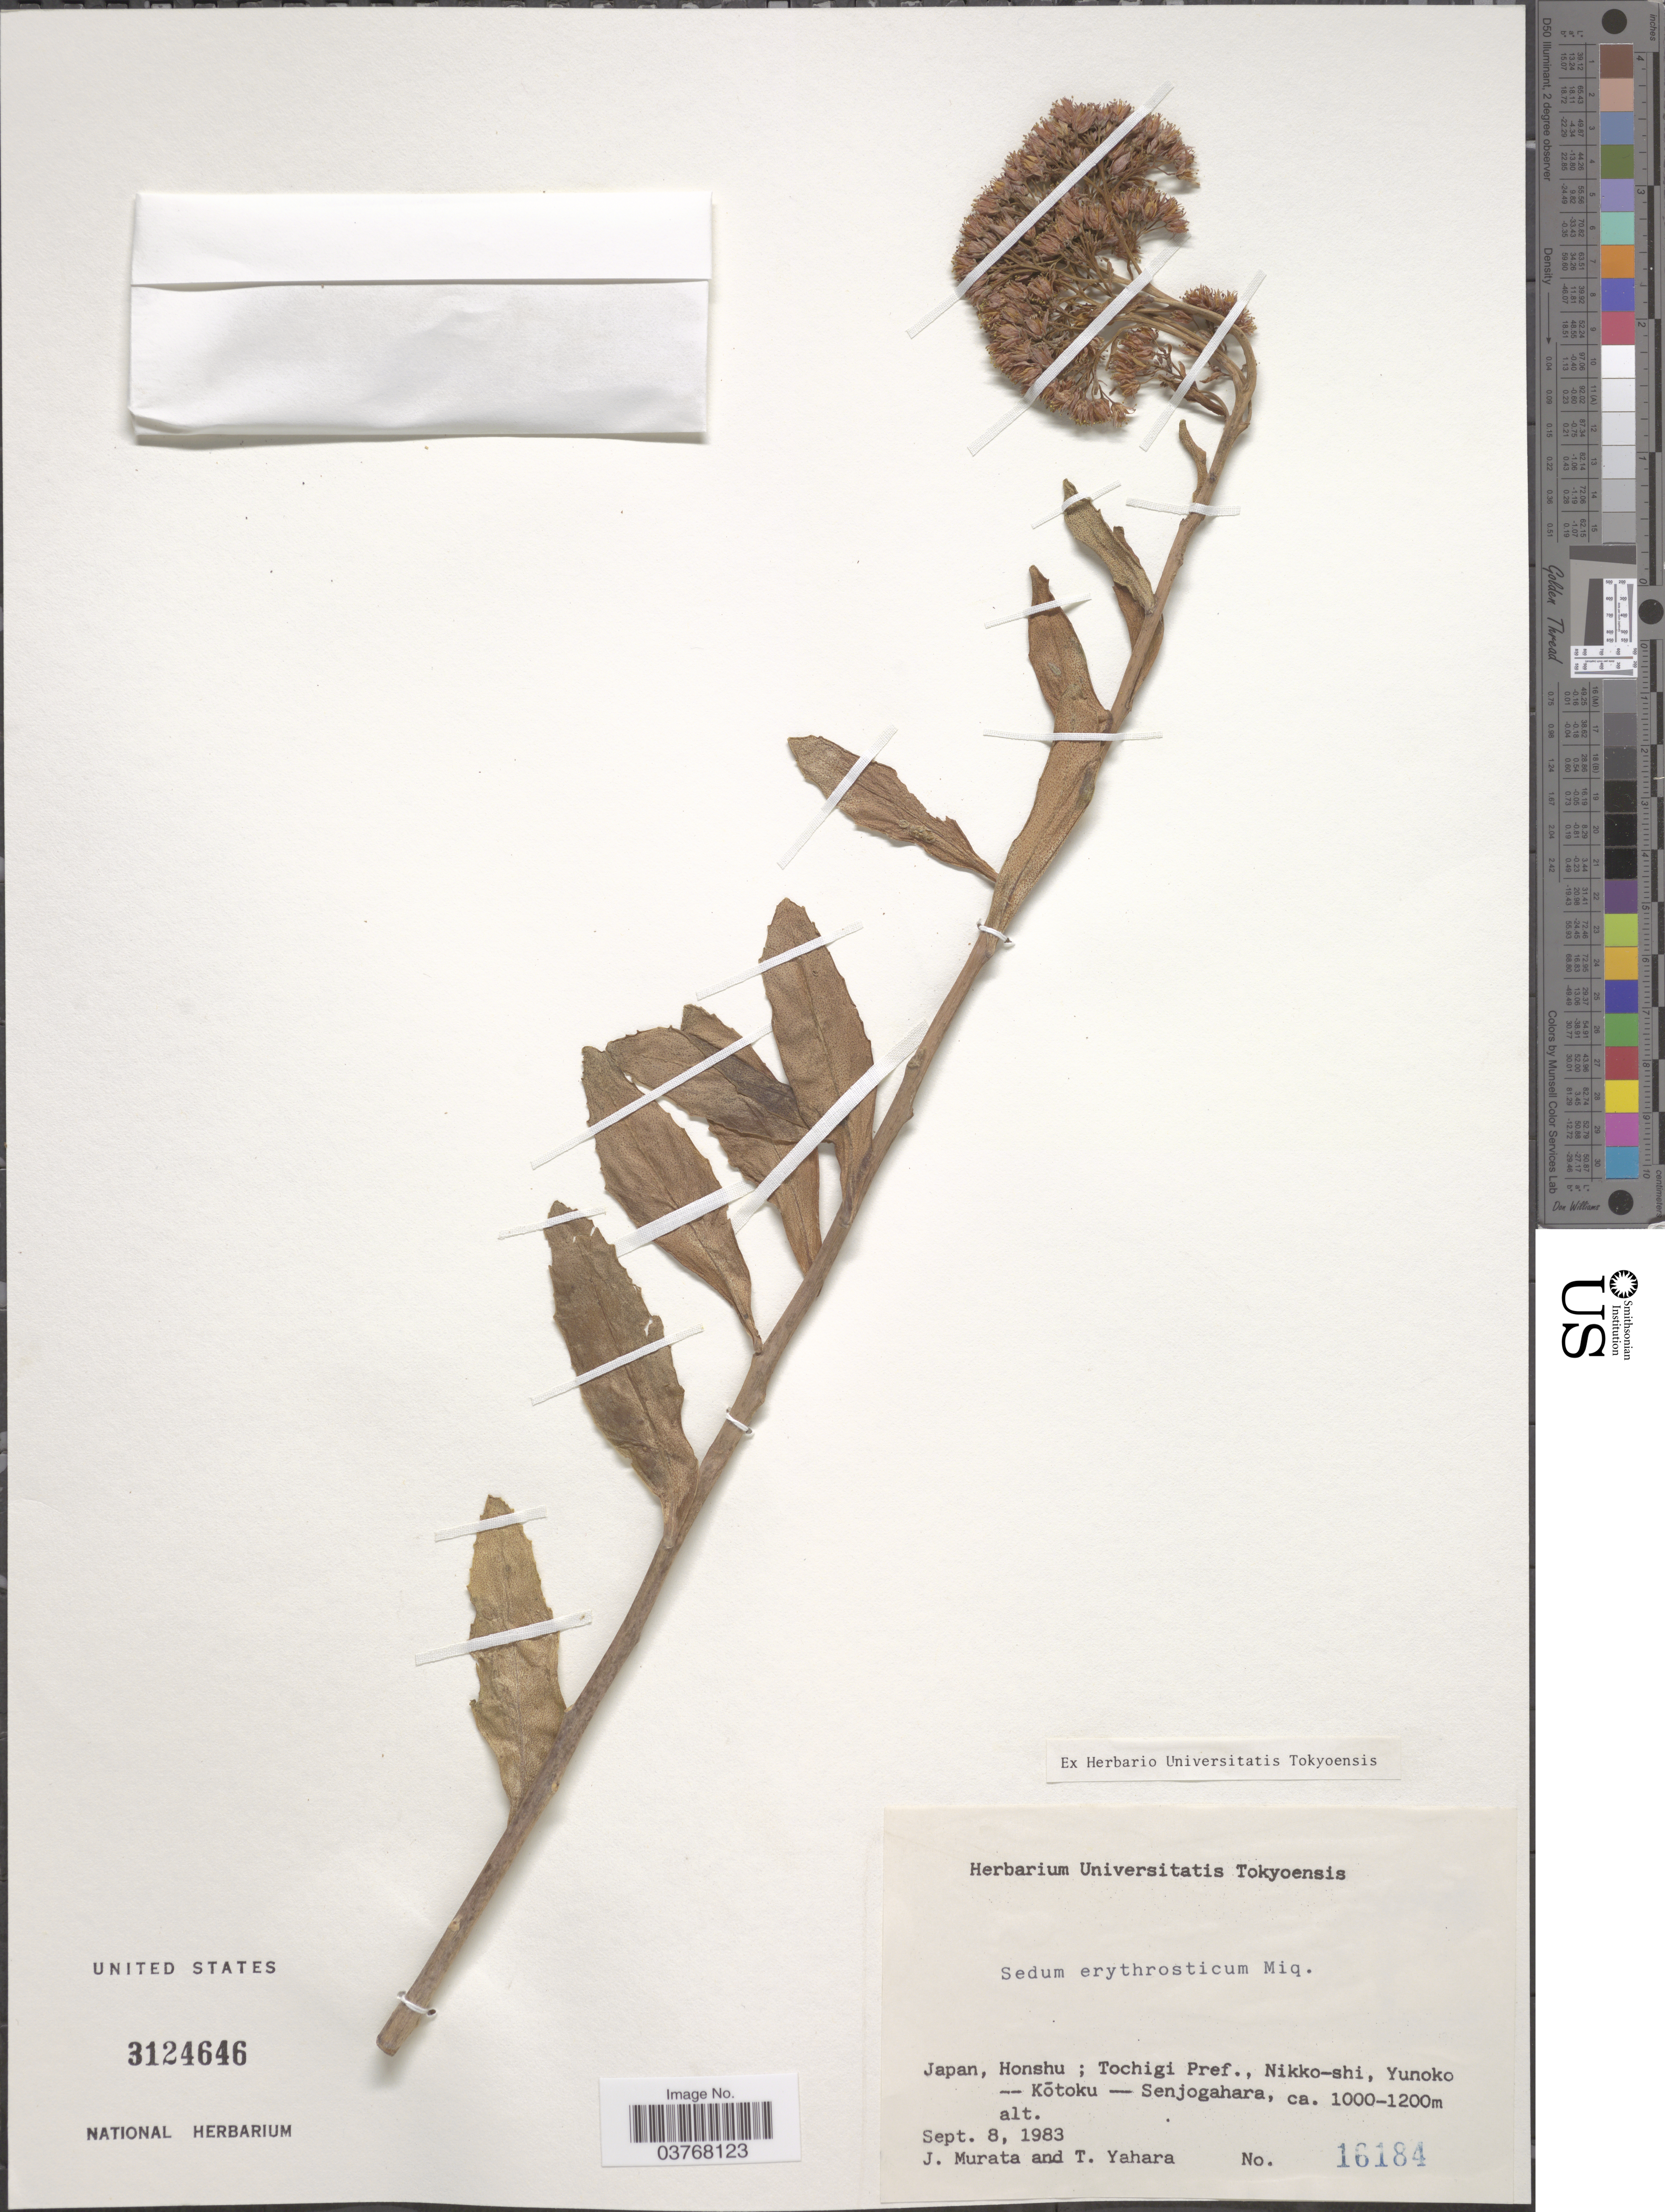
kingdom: Plantae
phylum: Tracheophyta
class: Magnoliopsida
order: Saxifragales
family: Crassulaceae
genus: Sedum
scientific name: Sedum erythrostictum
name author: Miq.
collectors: J. Murata & T. Yahara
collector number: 16184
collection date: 1983-09-08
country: Japan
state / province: Totigi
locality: Honshu; Tochigi Pref., Nikko-shi, Yunoko -- Kōtoku - Senjogahara.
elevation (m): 1000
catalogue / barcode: US 3124646